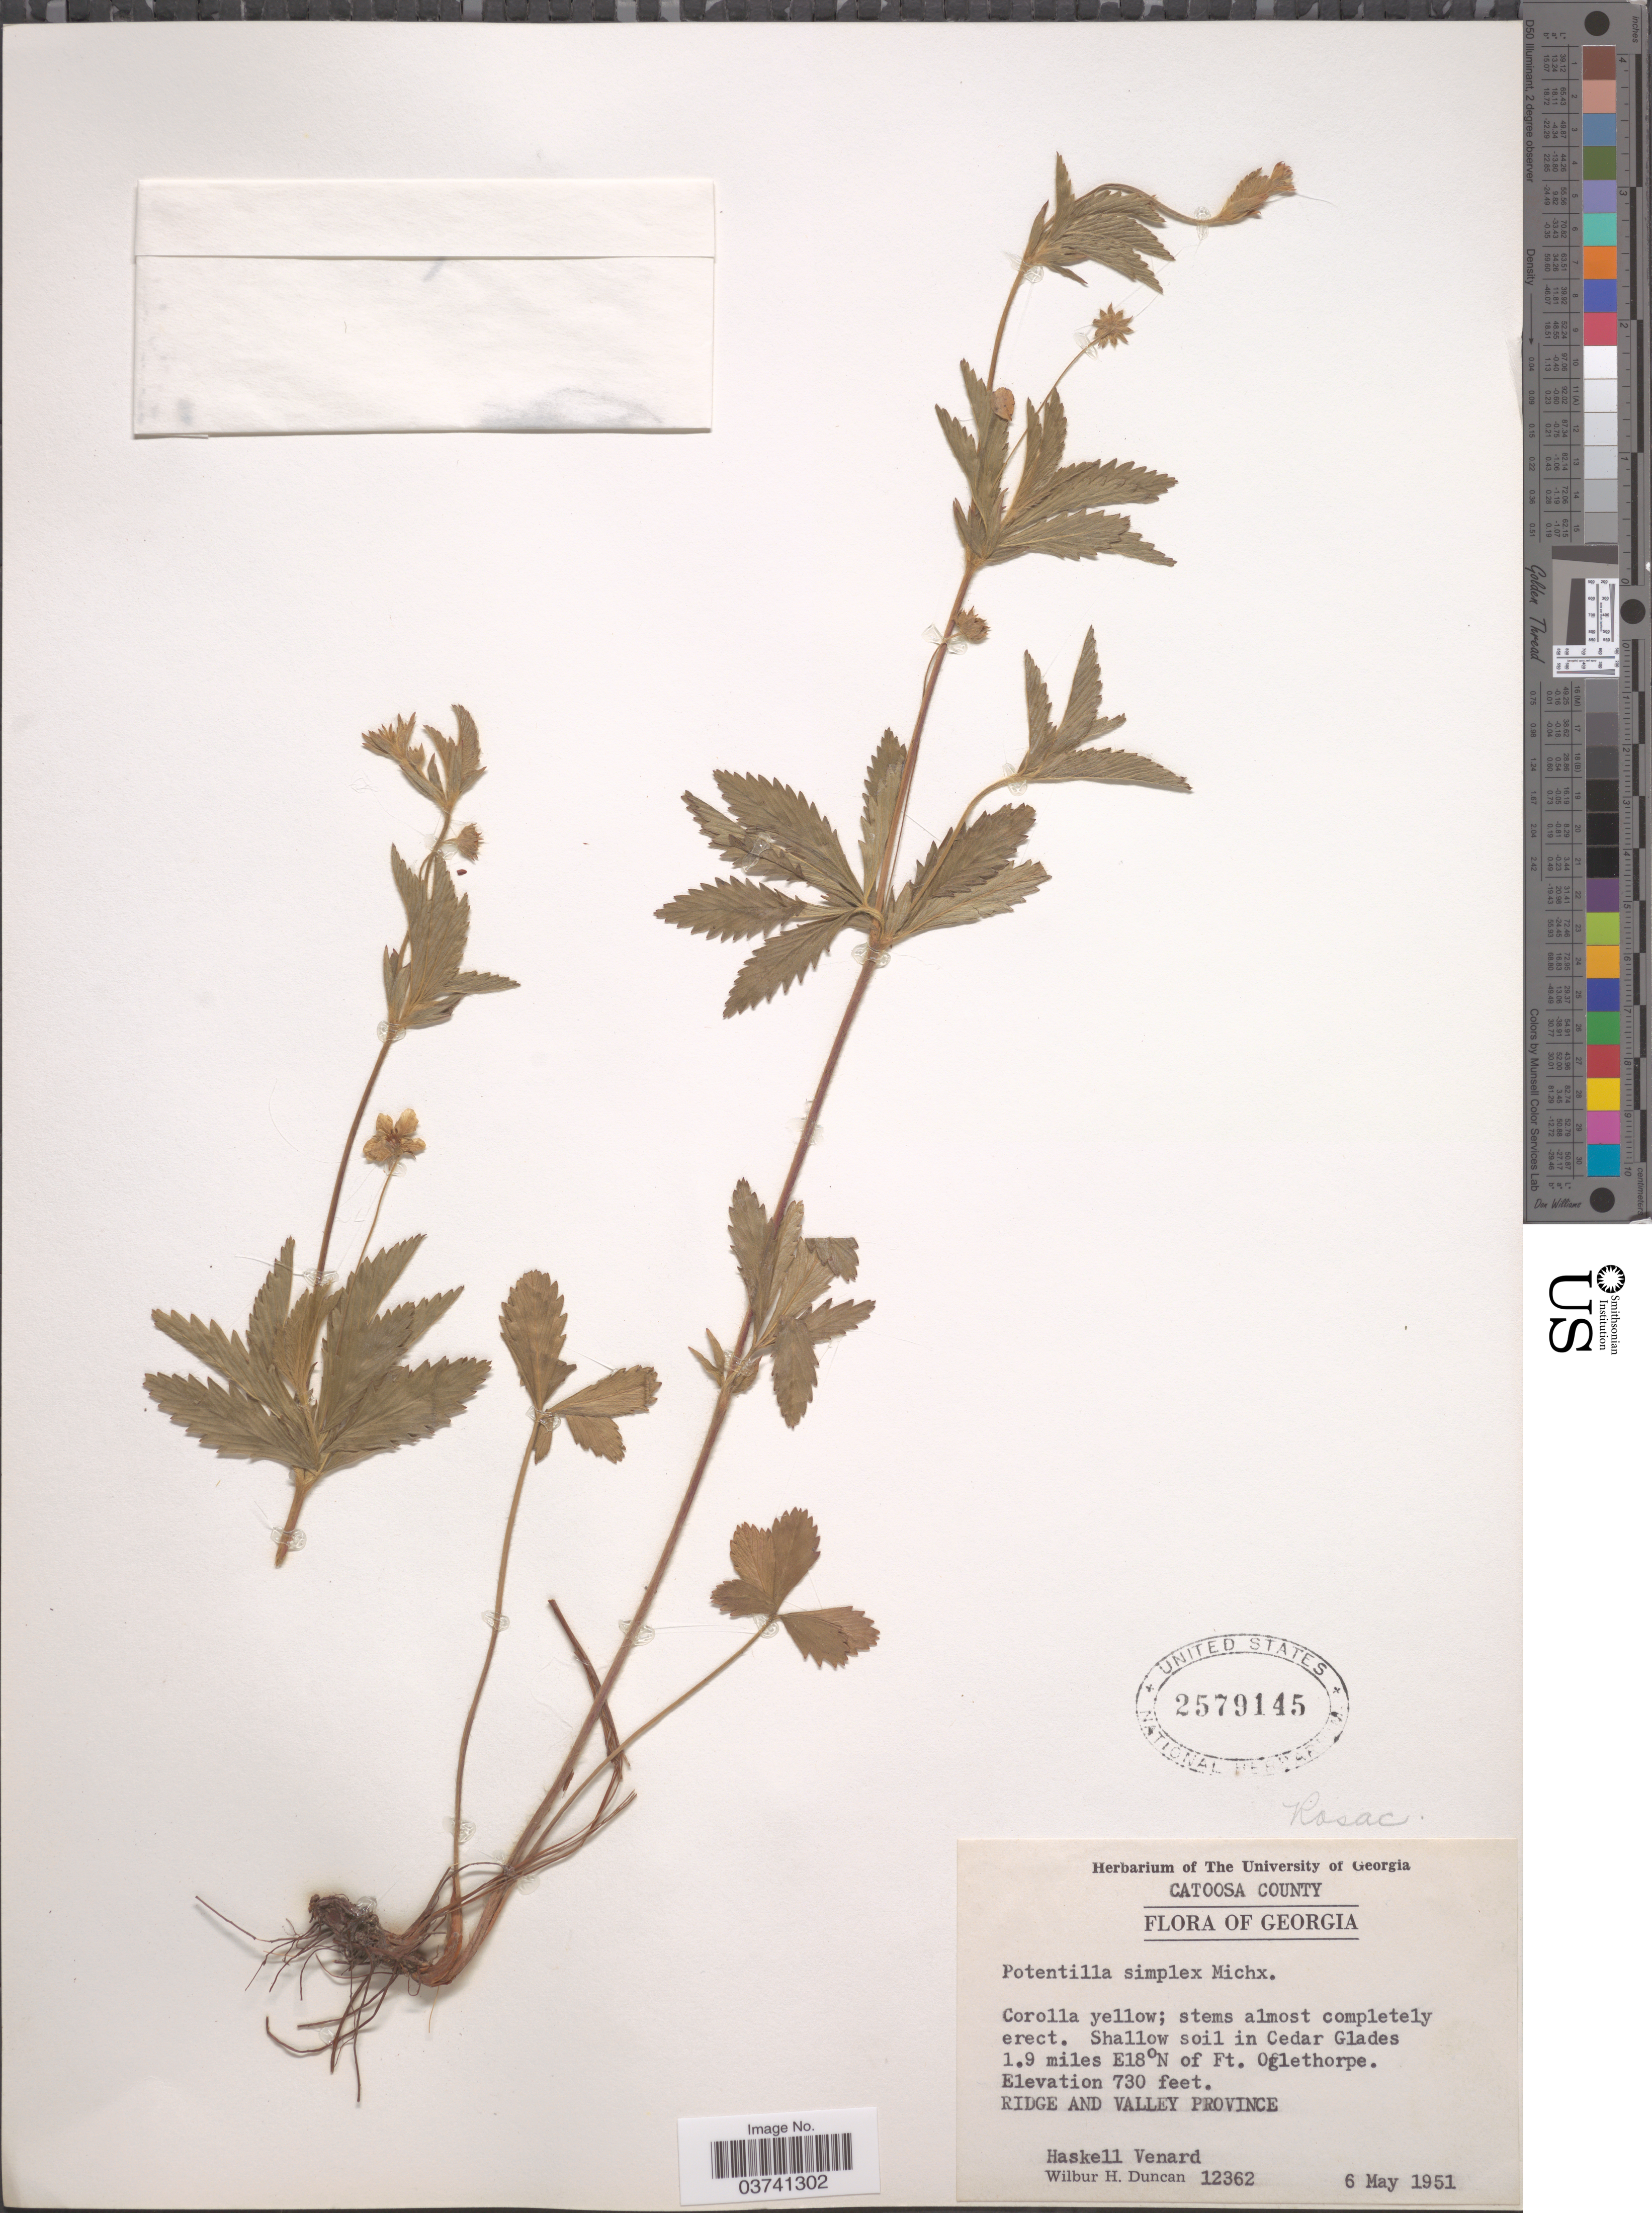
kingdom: Plantae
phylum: Tracheophyta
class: Magnoliopsida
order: Rosales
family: Rosaceae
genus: Potentilla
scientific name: Potentilla simplex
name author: Michx.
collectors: H. Venard & W. H. Duncan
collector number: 12362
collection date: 1951-05-06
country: United States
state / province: Georgia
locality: Catoosa County. Shallow soil in Cedar Glades 1.9 miles E18ºN of Ft. Oglethorpe. Ridge and Valley Province.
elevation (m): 223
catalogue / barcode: US 2579145